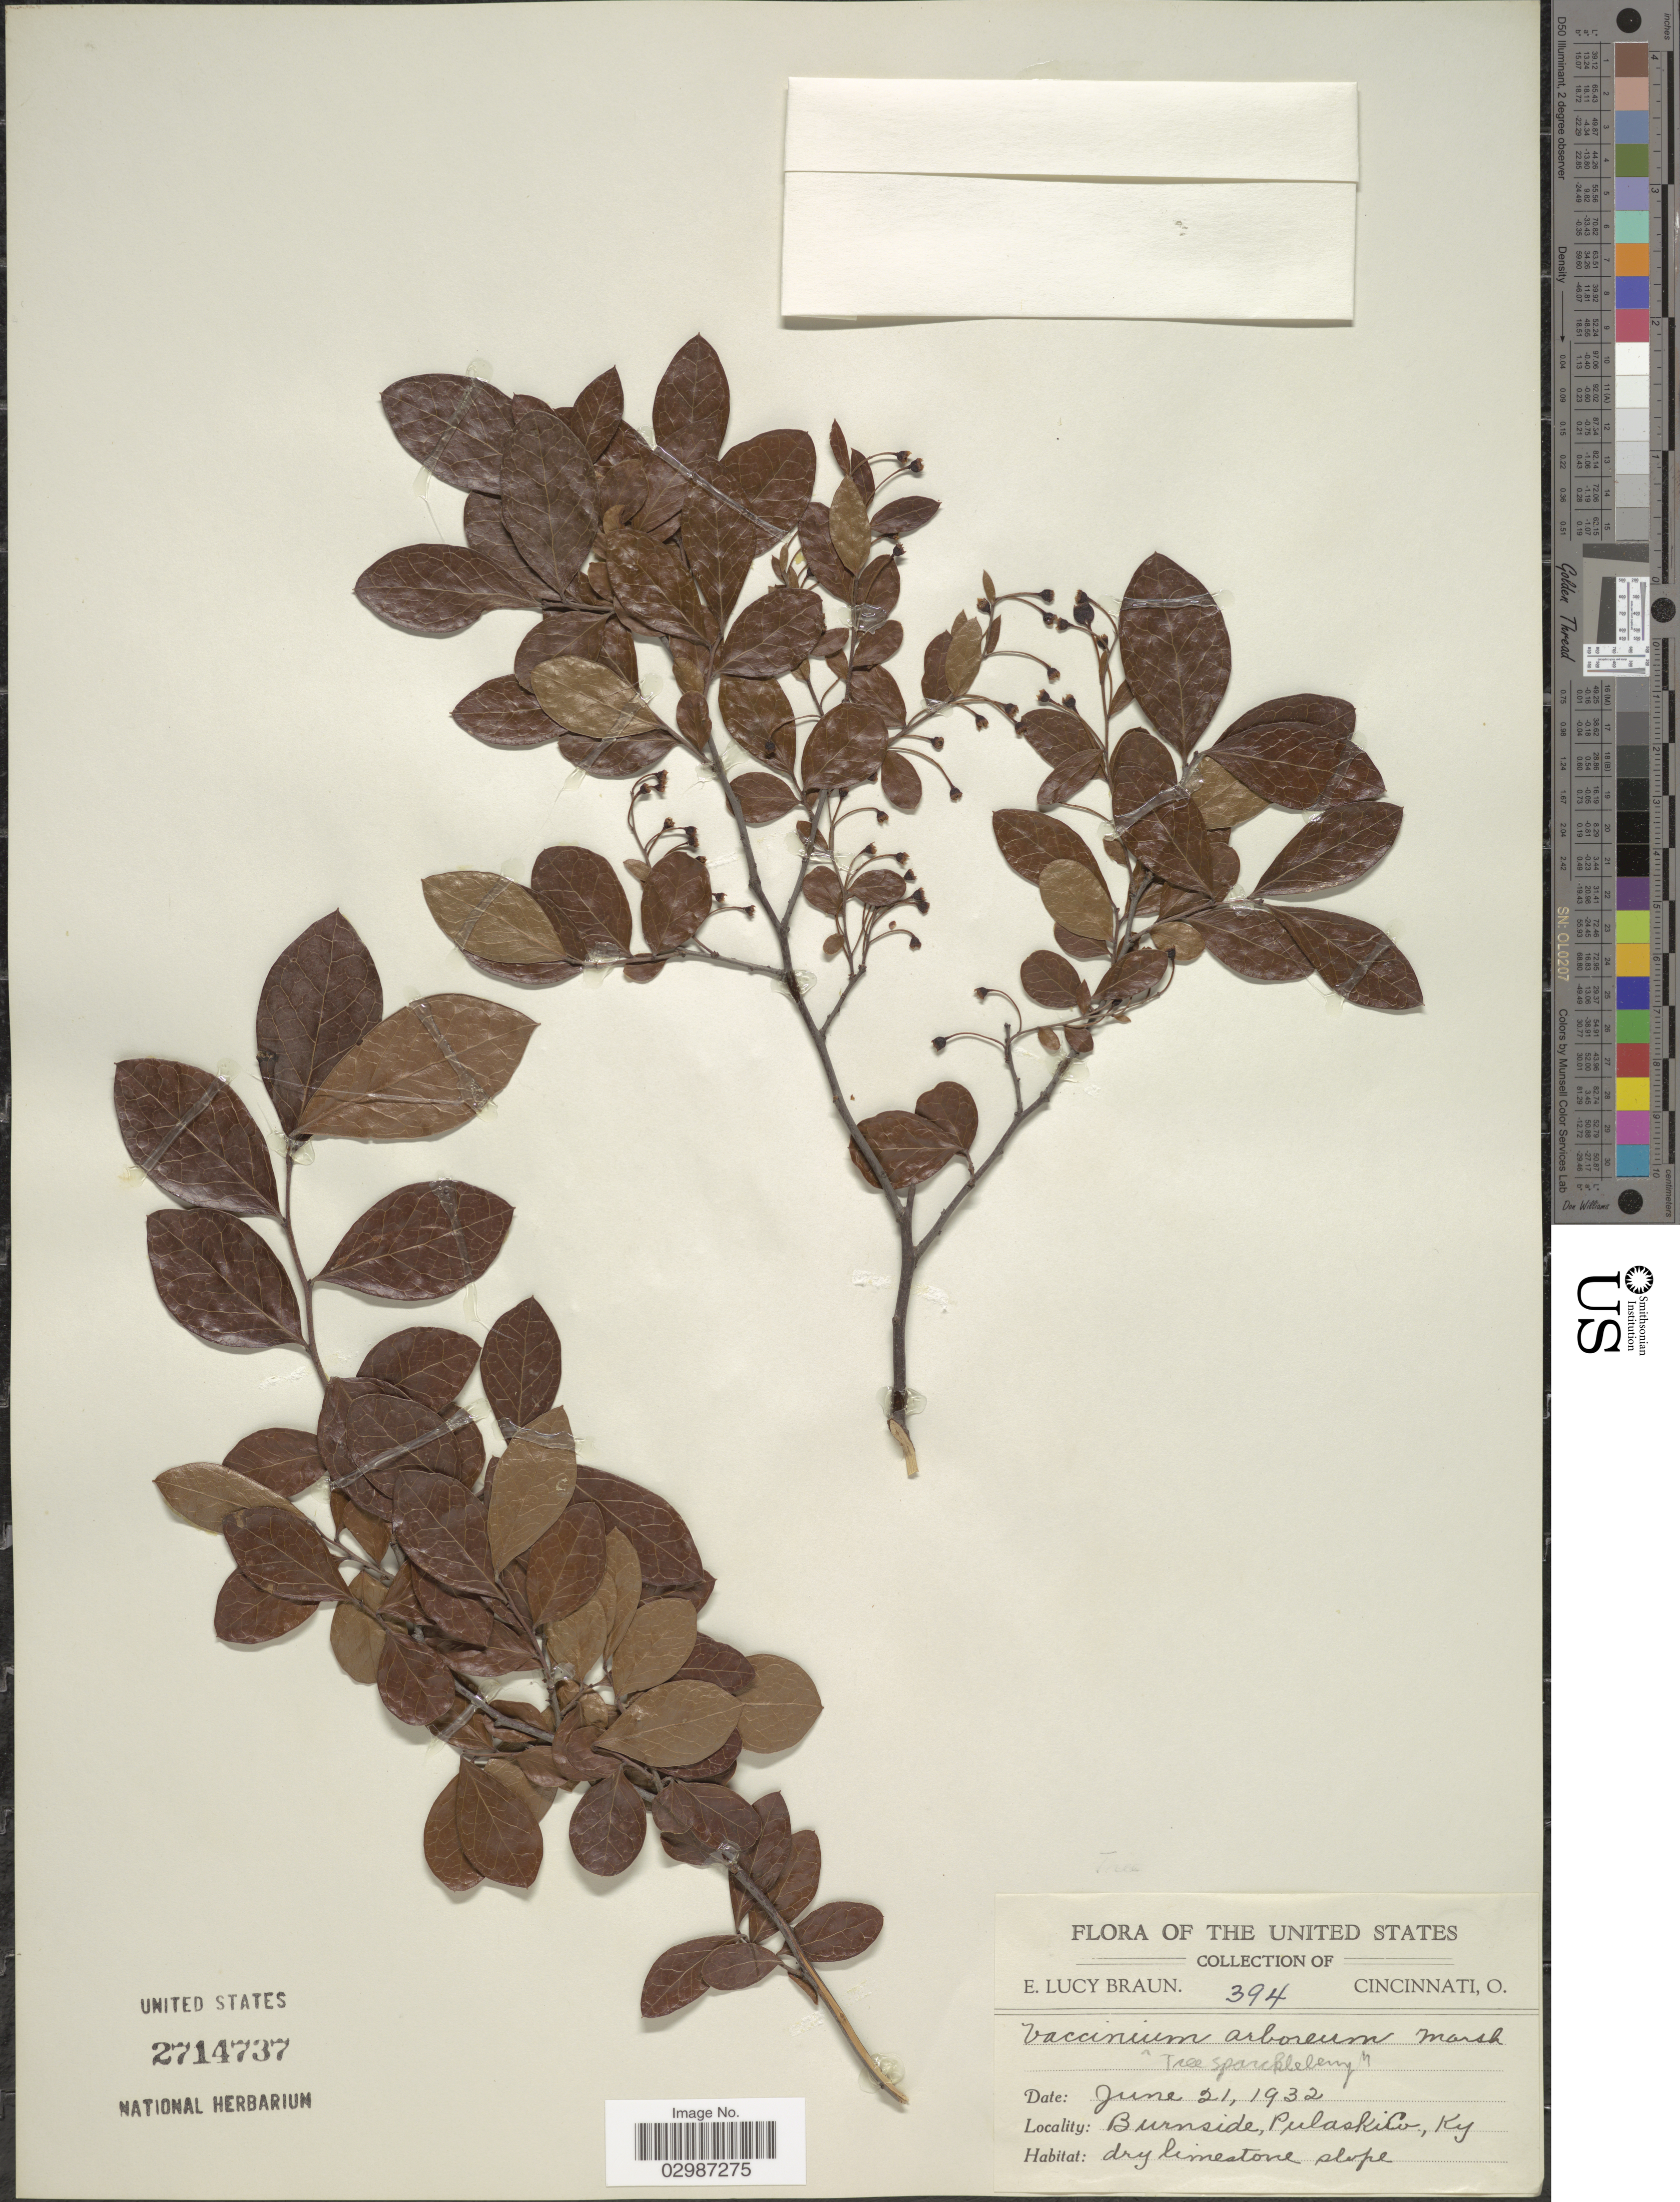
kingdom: Plantae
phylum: Tracheophyta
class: Magnoliopsida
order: Ericales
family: Ericaceae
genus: Vaccinium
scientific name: Vaccinium arboreum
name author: Marshall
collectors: E. L. Braun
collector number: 394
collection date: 1932-06-21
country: United States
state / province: Kentucky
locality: Burnside Pulaski Co.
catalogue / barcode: US 2714737